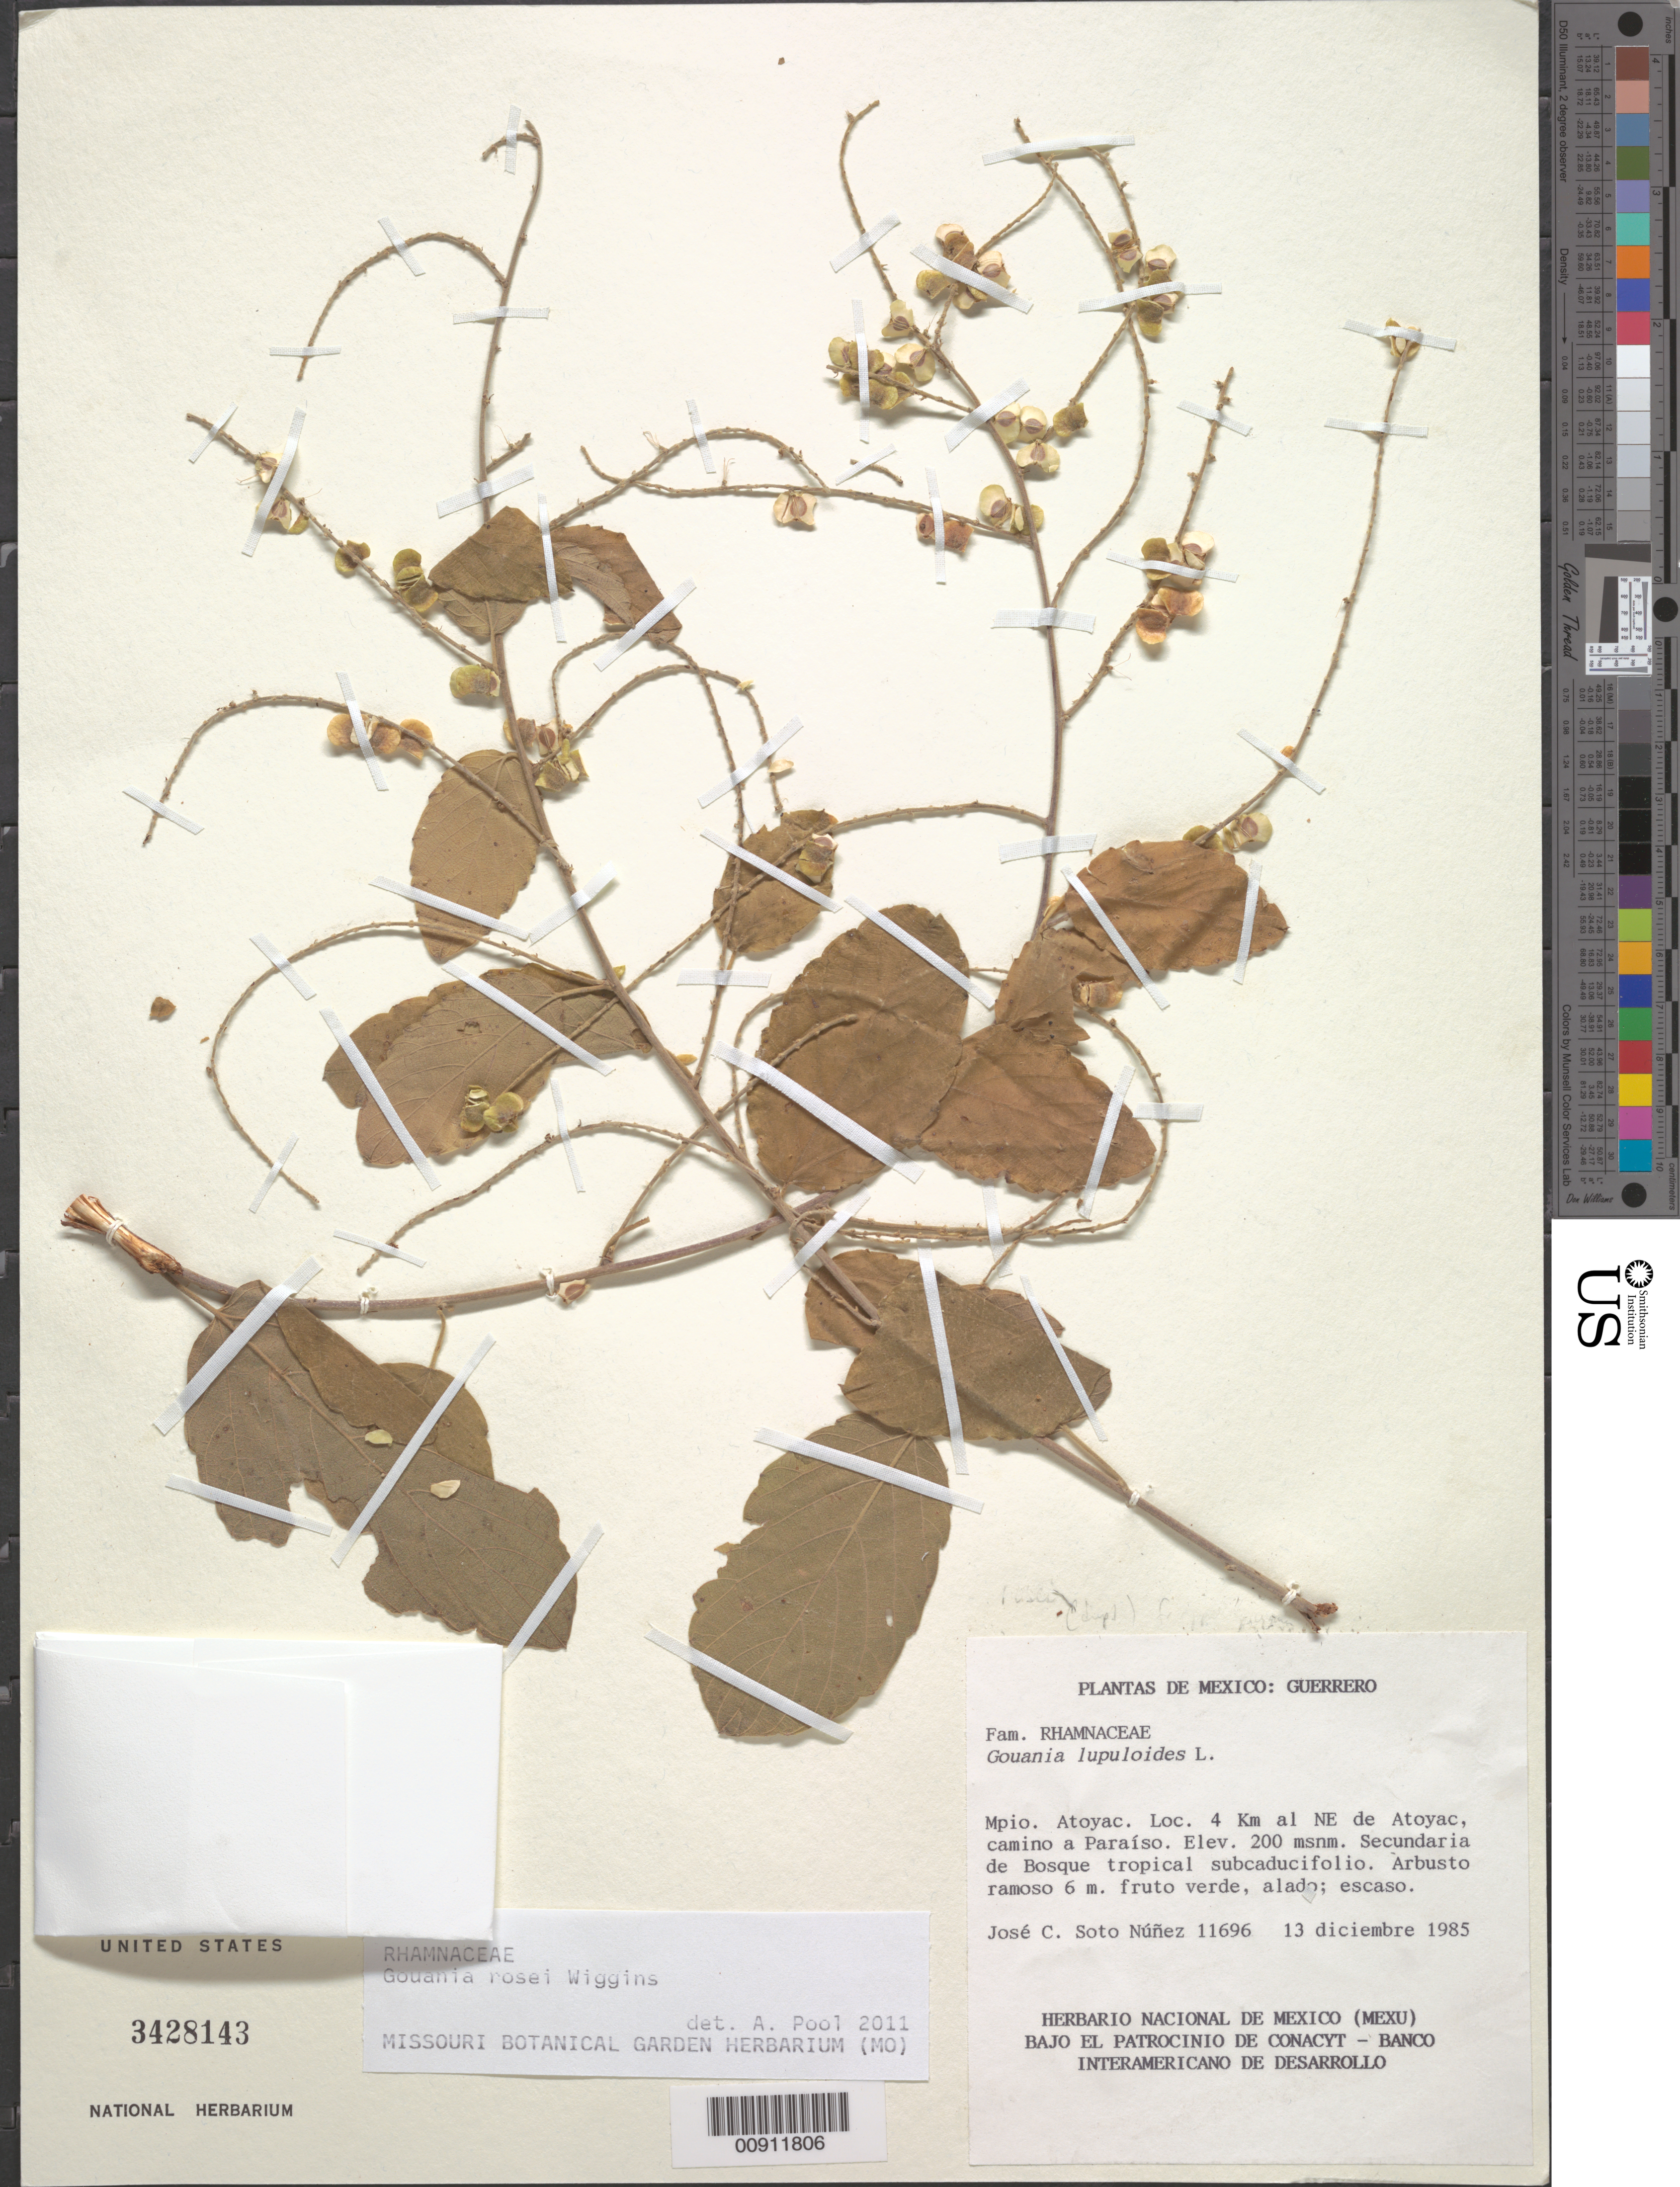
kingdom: Plantae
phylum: Tracheophyta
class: Magnoliopsida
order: Rosales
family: Rhamnaceae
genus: Gouania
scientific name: Gouania rosei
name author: Wiggins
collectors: J. C. Soto Núñez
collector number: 11696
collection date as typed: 13 Dec 1985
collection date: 1985-12-13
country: Mexico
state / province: Guerrero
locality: Atoyac. 4 km al NE de Atoyac, camino a Paraíso.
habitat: Secundaria de Bosque tropical subcaducifolio.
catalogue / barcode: US 3428143